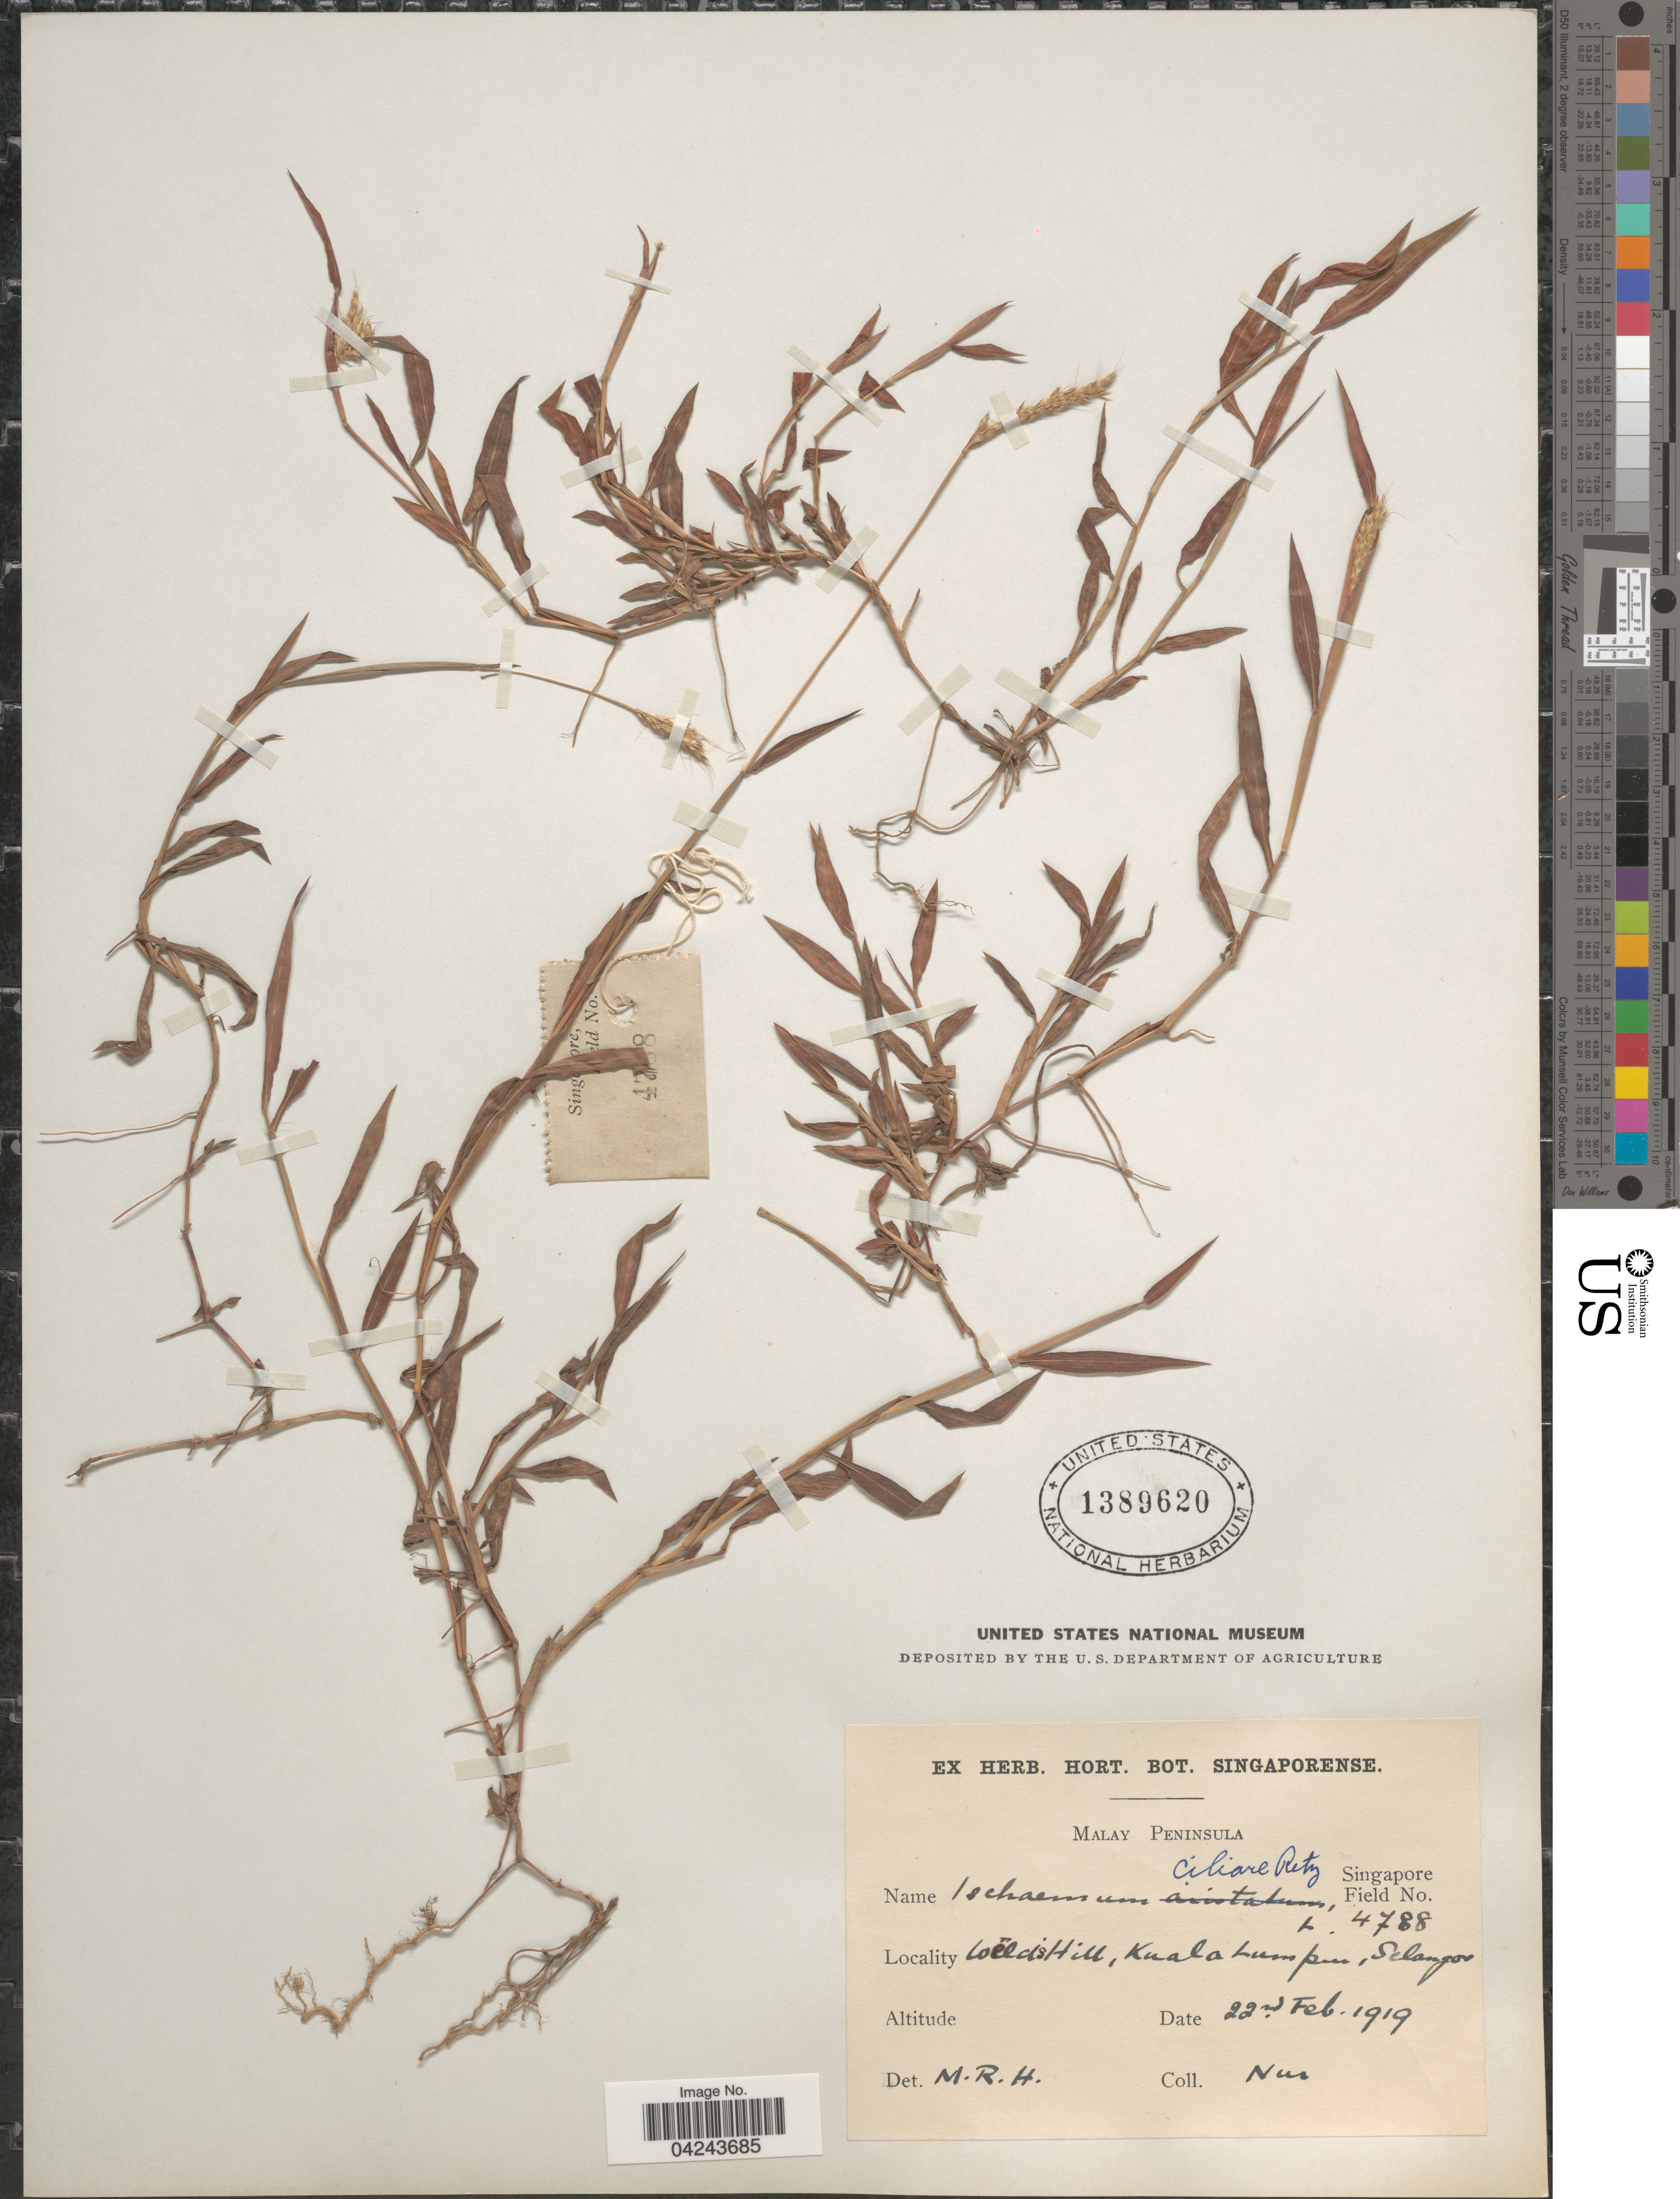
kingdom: Plantae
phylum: Tracheophyta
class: Liliopsida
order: Poales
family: Poaceae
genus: Ischaemum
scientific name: Ischaemum timorense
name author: Kunth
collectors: -. Nur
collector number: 4788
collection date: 1919-02-22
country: Malaysia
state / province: Selangor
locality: Malay Peninsula. Weld's Hills, Kuala Lumpur.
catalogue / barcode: US 1389620